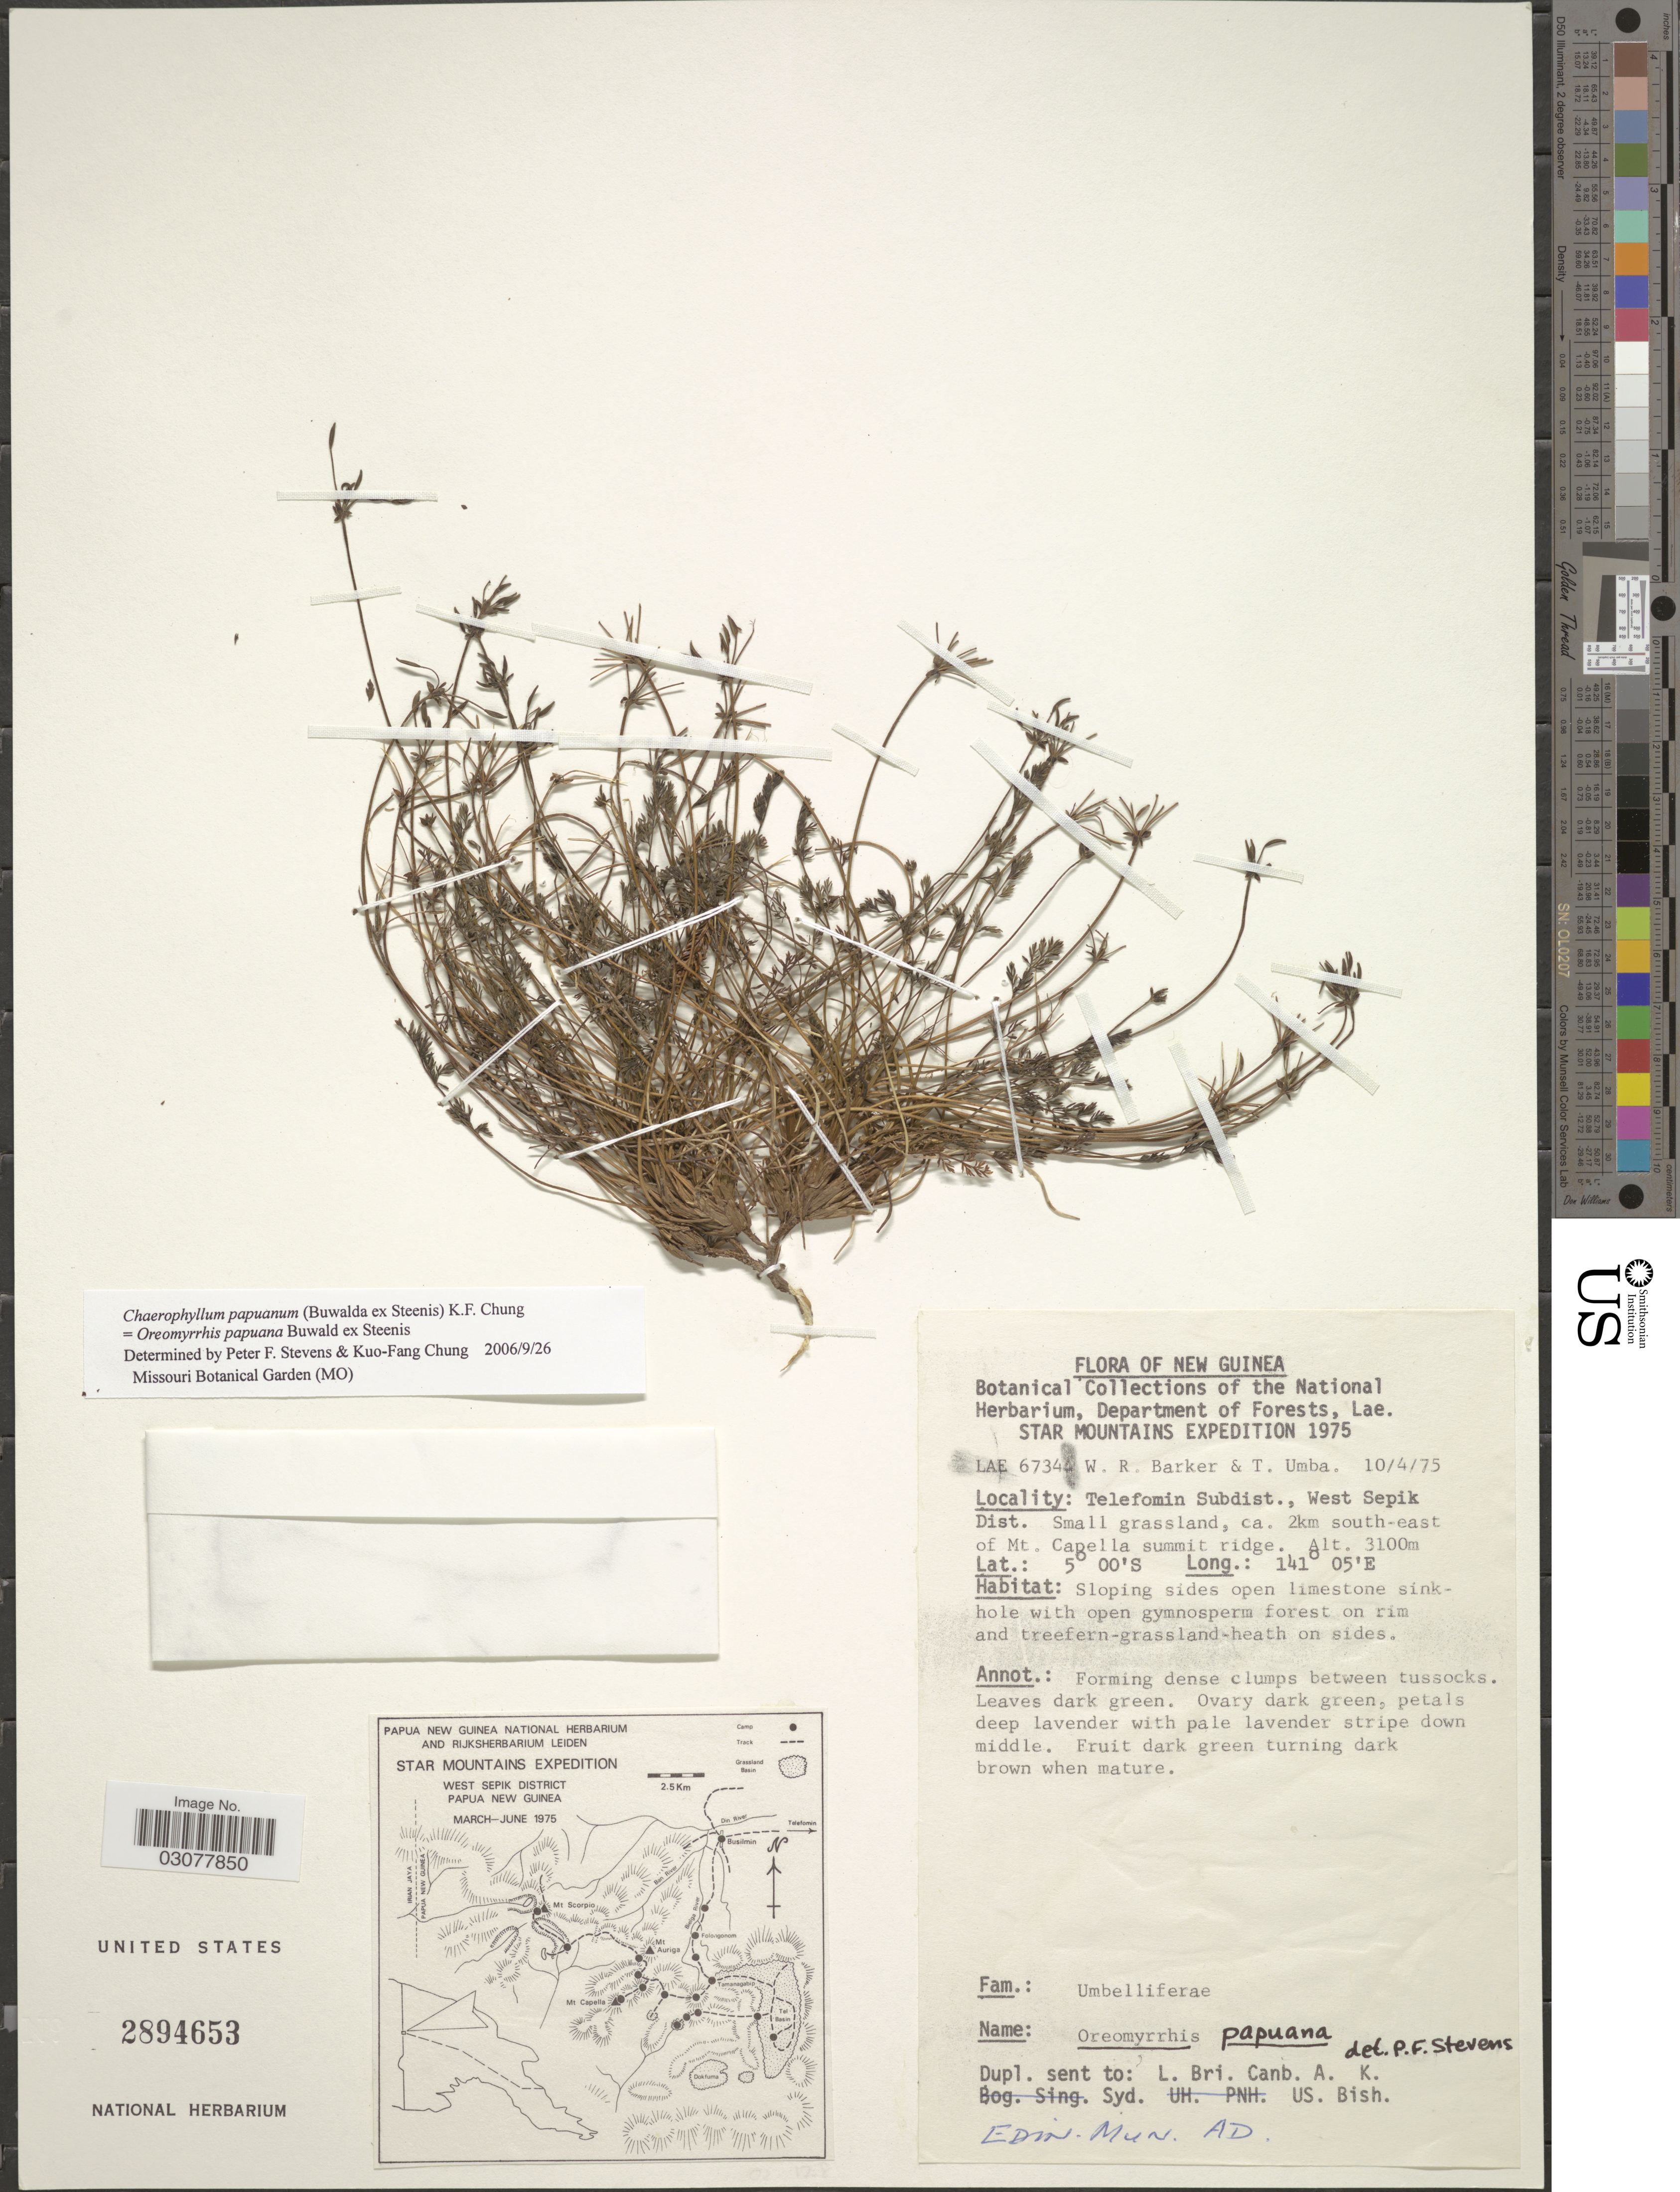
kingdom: Plantae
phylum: Tracheophyta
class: Magnoliopsida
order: Apiales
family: Apiaceae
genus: Chaerophyllum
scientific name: Chaerophyllum papuanum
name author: (Buwalda) K.F. Chung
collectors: W. R. Barker & T. Umba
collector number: LAE67344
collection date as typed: Transcribed d/m/y: 10/4/75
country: Papua New Guinea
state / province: Sandaun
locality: New Guinea, Star Mountains,Telefomin Subdist., West Sepik Dist. Small grassland, ca. 2km south-east of Mt. Capella summit ridge.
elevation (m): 3100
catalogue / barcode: US 2894653